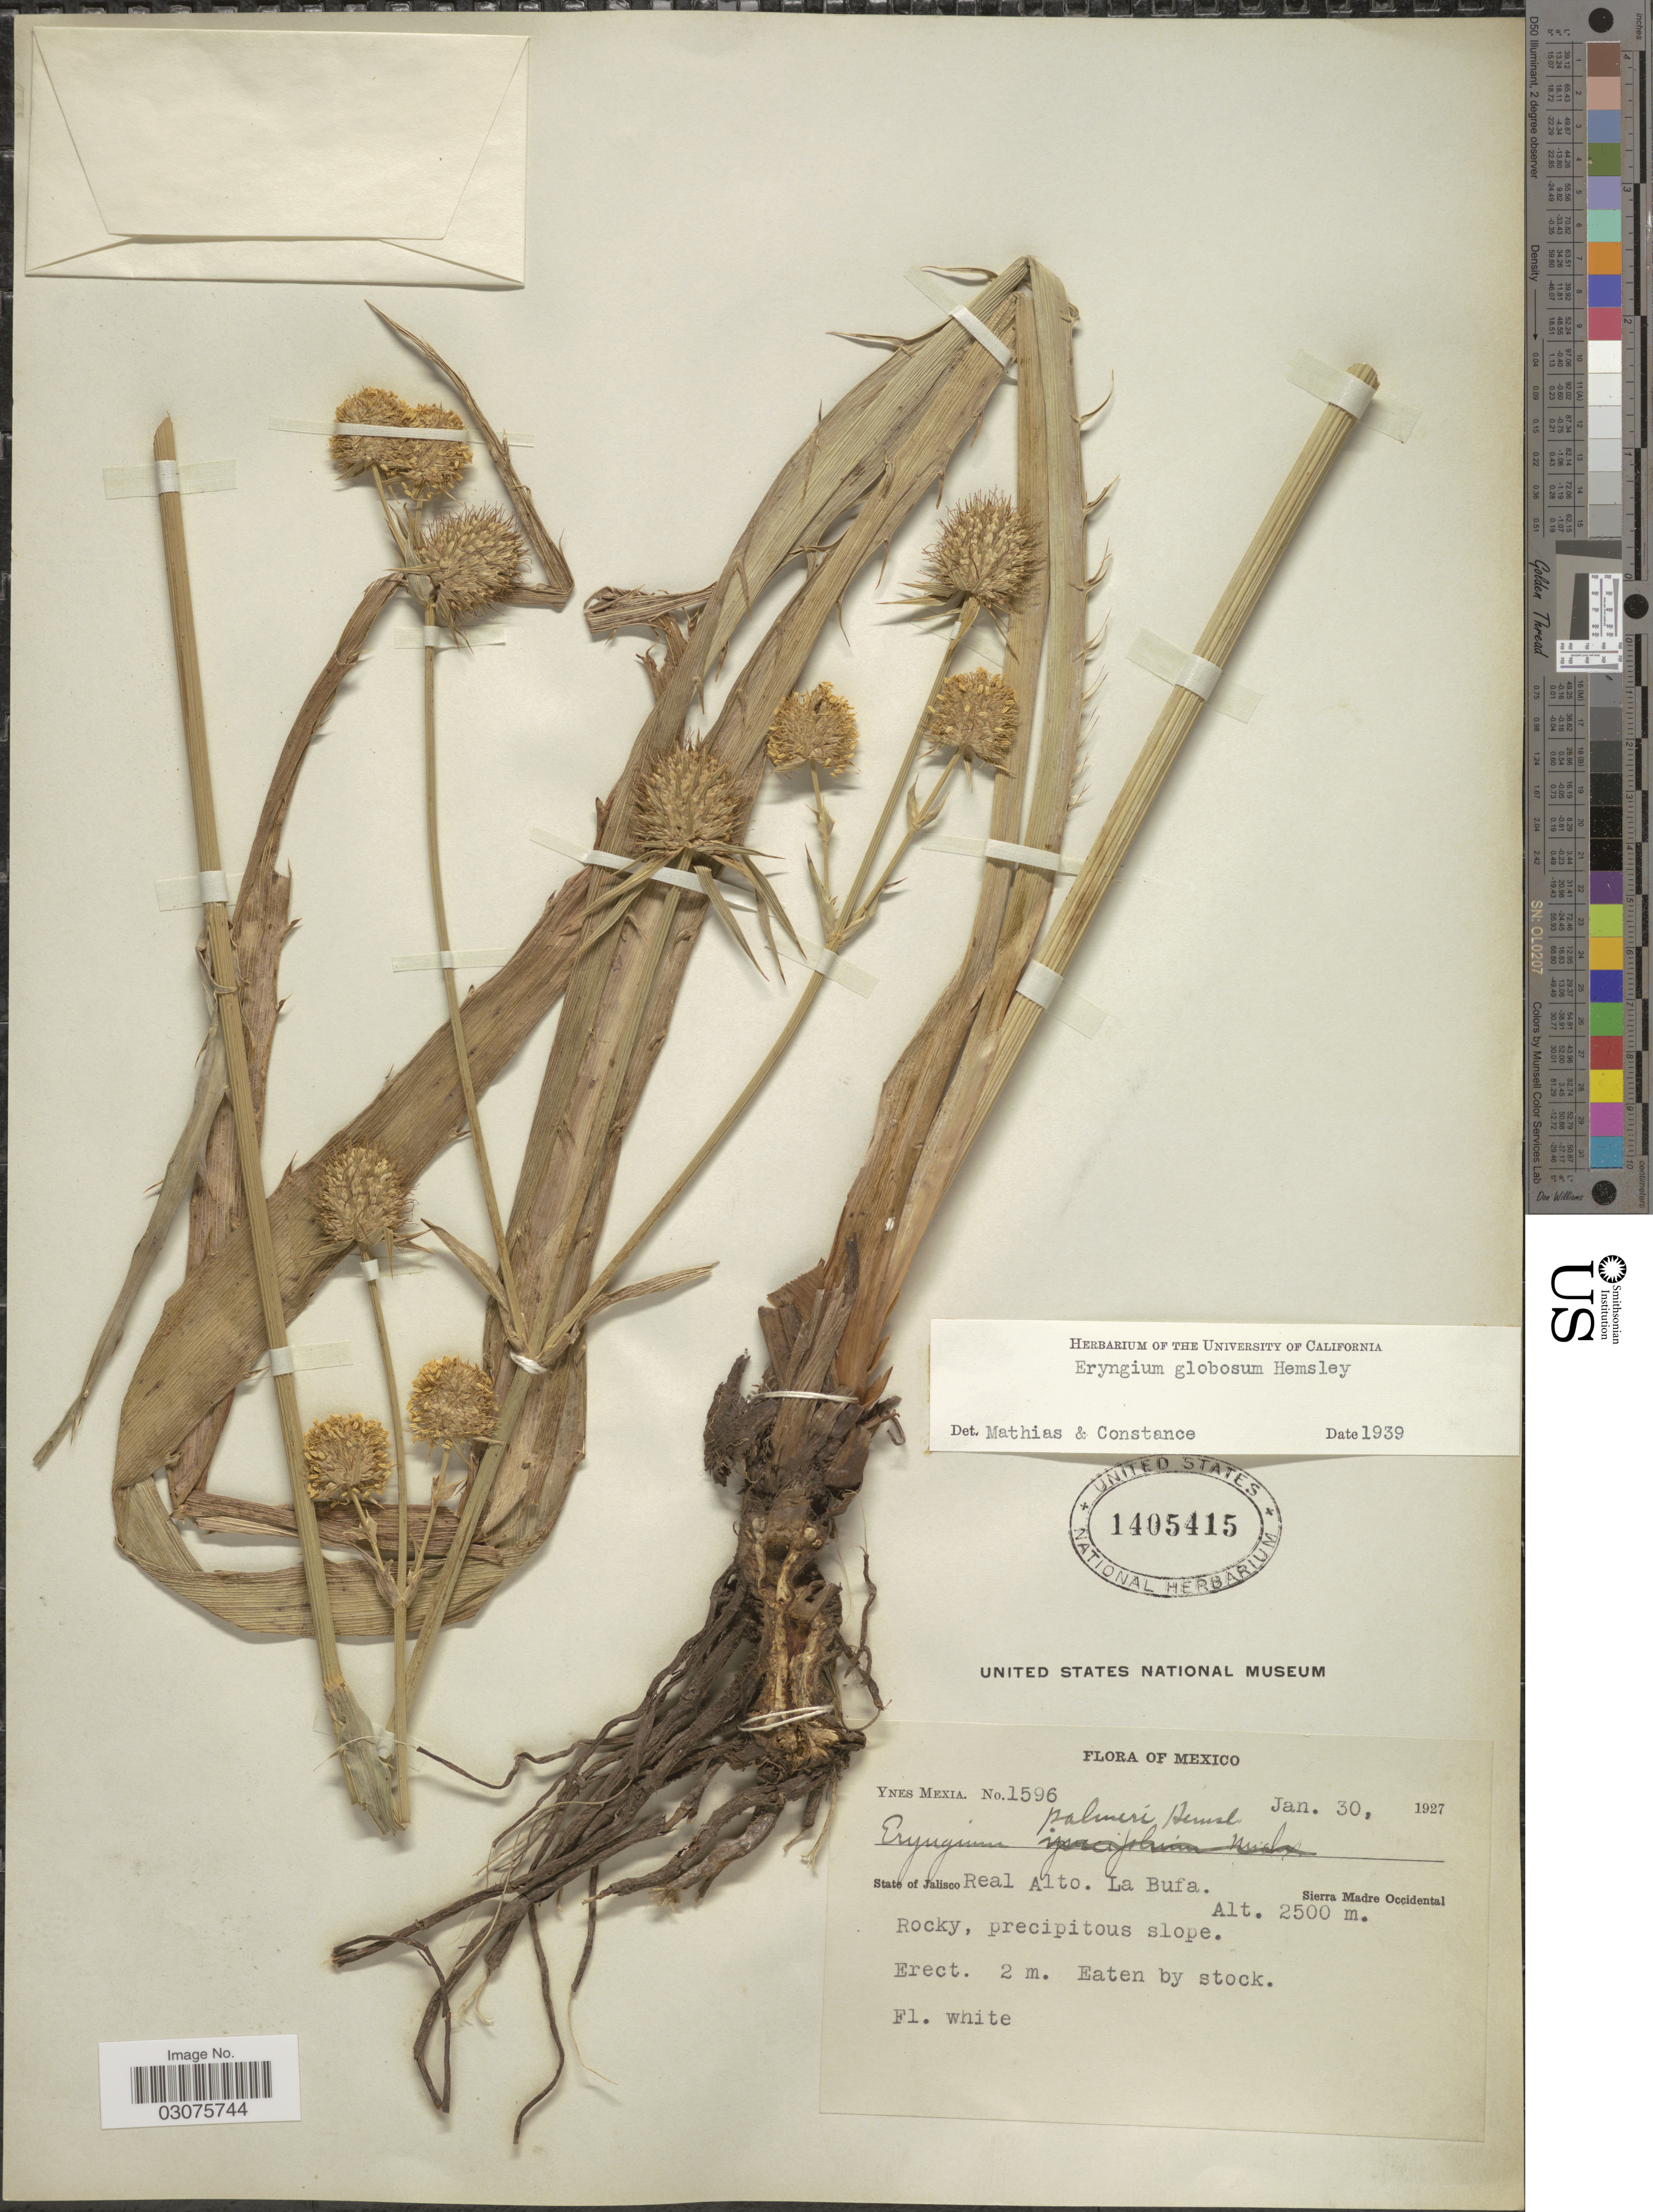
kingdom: Plantae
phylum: Tracheophyta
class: Magnoliopsida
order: Apiales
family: Apiaceae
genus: Eryngium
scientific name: Eryngium globosum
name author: Hemsl.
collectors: Y. Mexia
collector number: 1596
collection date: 1927-01-30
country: Mexico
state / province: Jalisco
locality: Real Alto. La Bufa. Sierra Madre Occidental.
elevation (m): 2500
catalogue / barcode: US 1405415